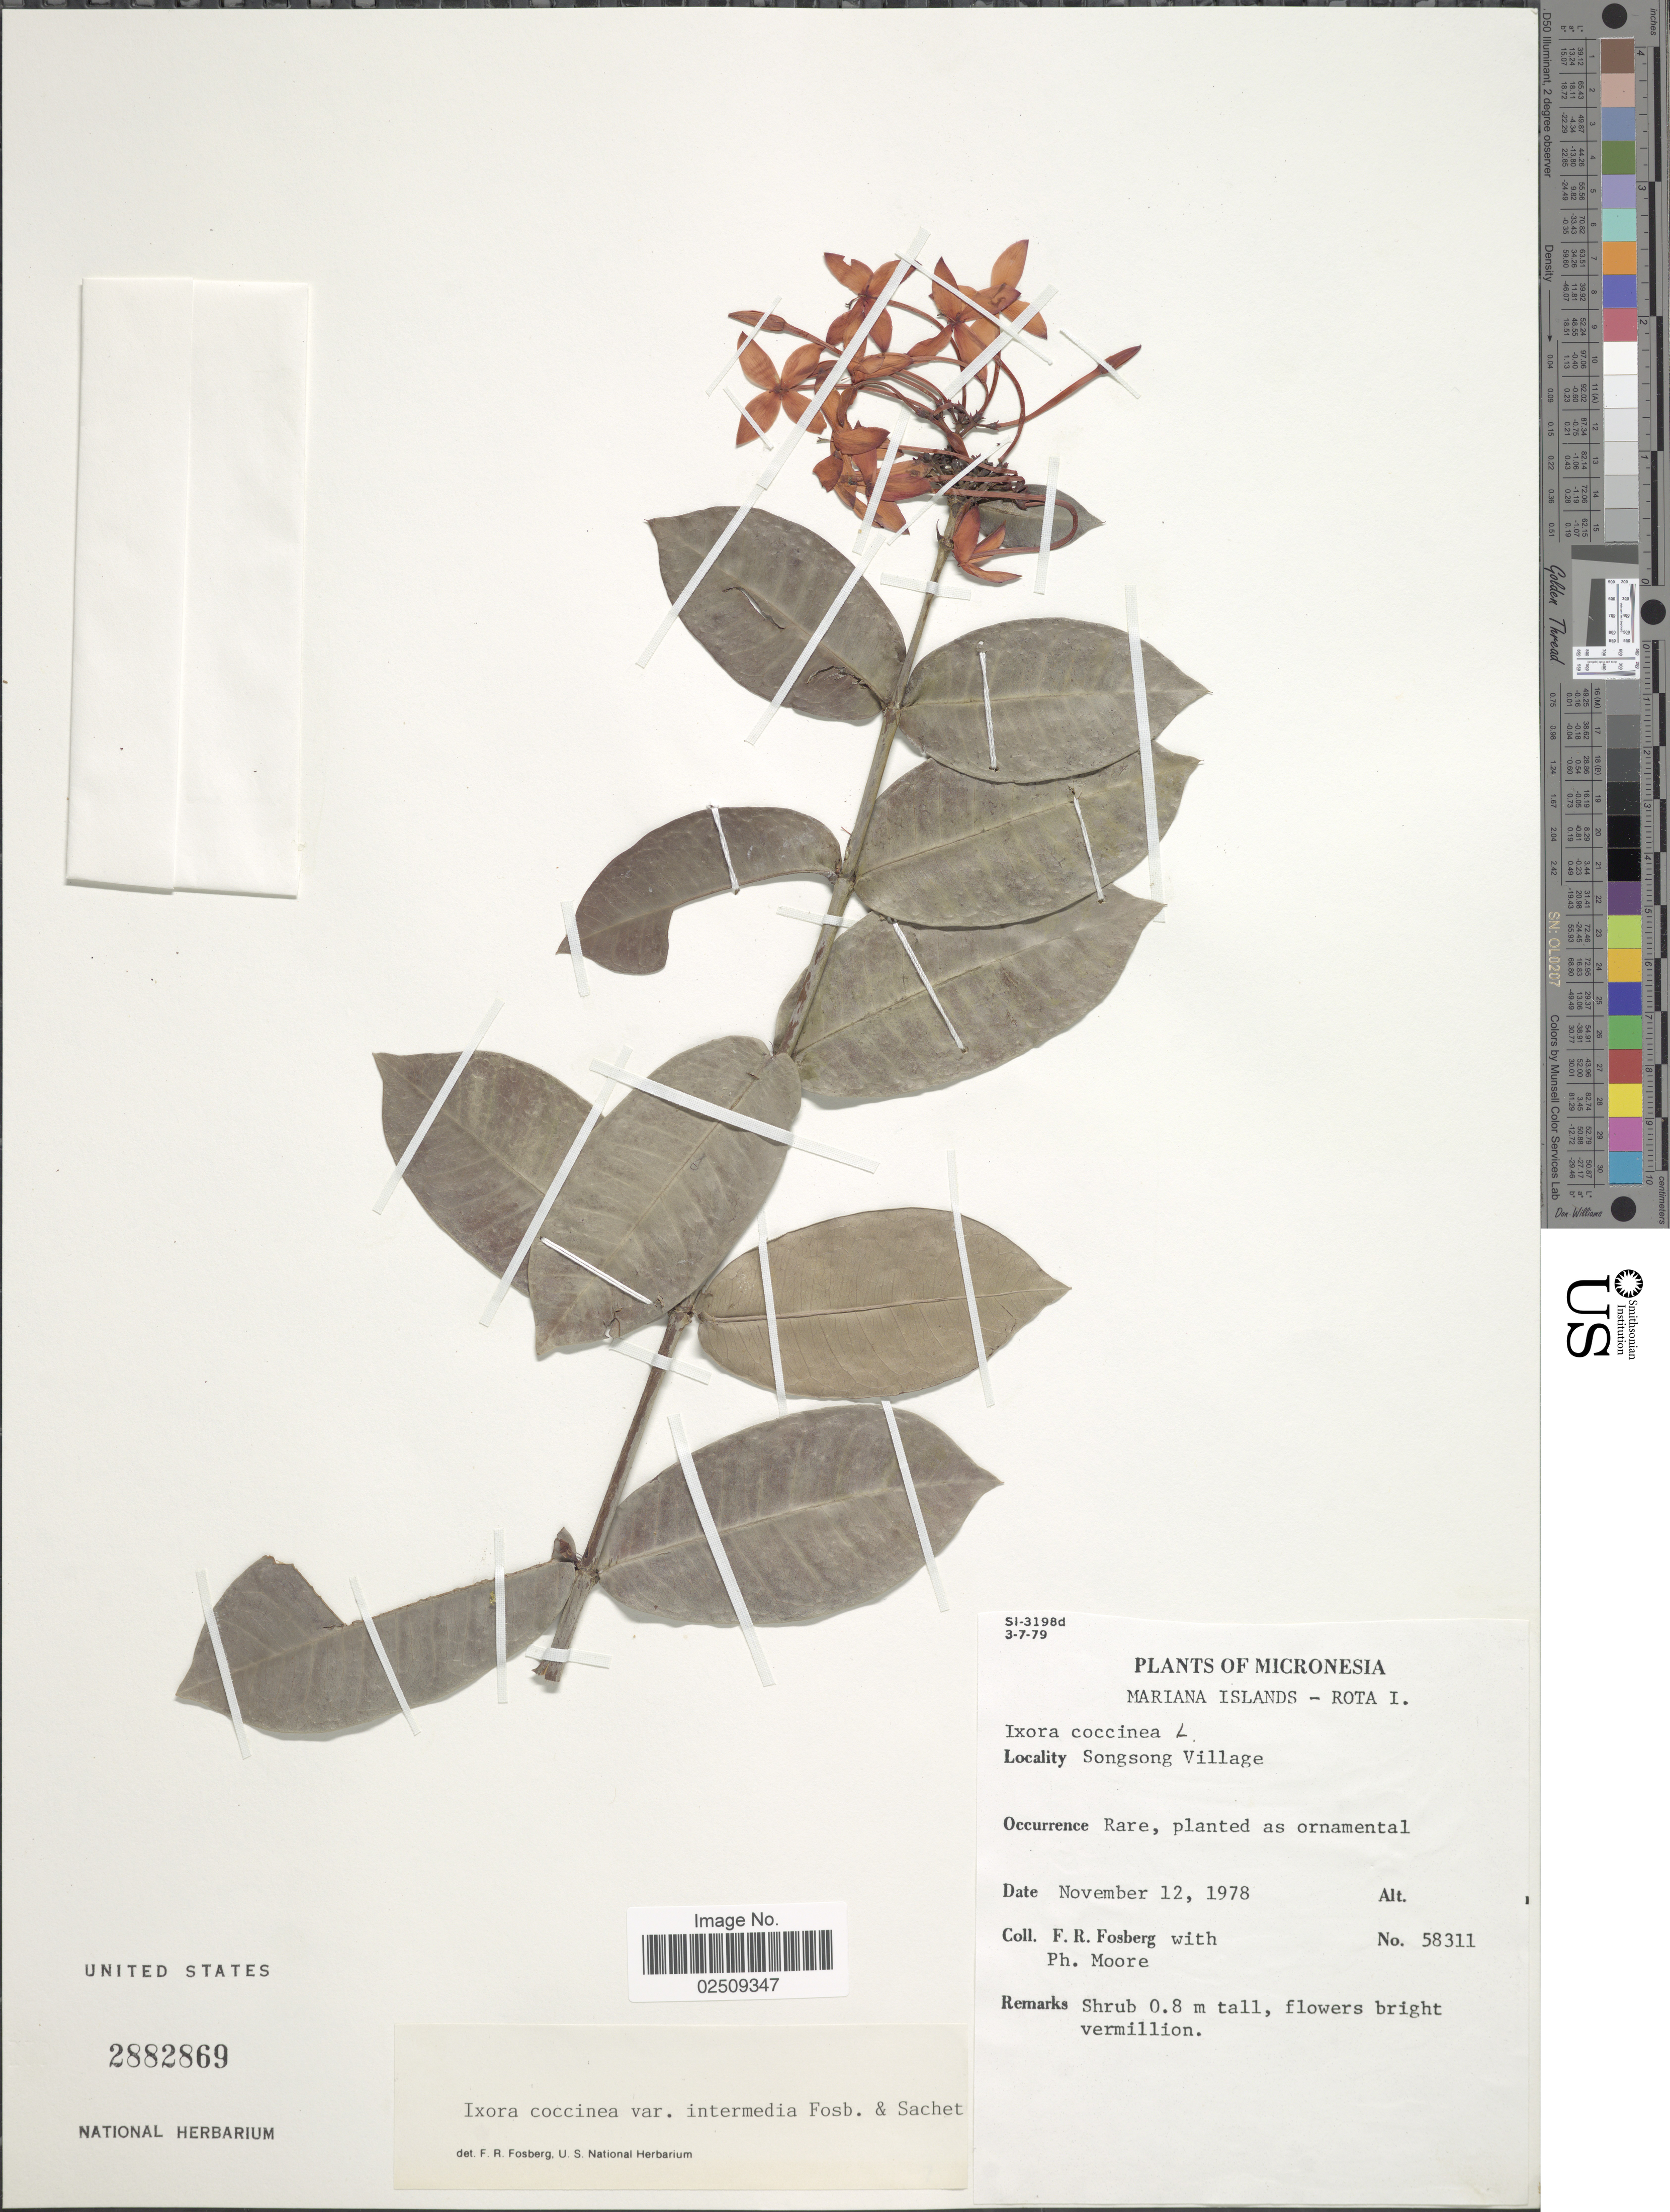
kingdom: Plantae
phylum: Tracheophyta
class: Magnoliopsida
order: Gentianales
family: Rubiaceae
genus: Ixora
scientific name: Ixora coccinea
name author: L.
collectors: F. R. Fosberg & P. Moore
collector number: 58311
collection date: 1978-11-12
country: Northern Mariana Islands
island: Rota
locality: Rota I. Sonsong Village.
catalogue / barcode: US 2882869